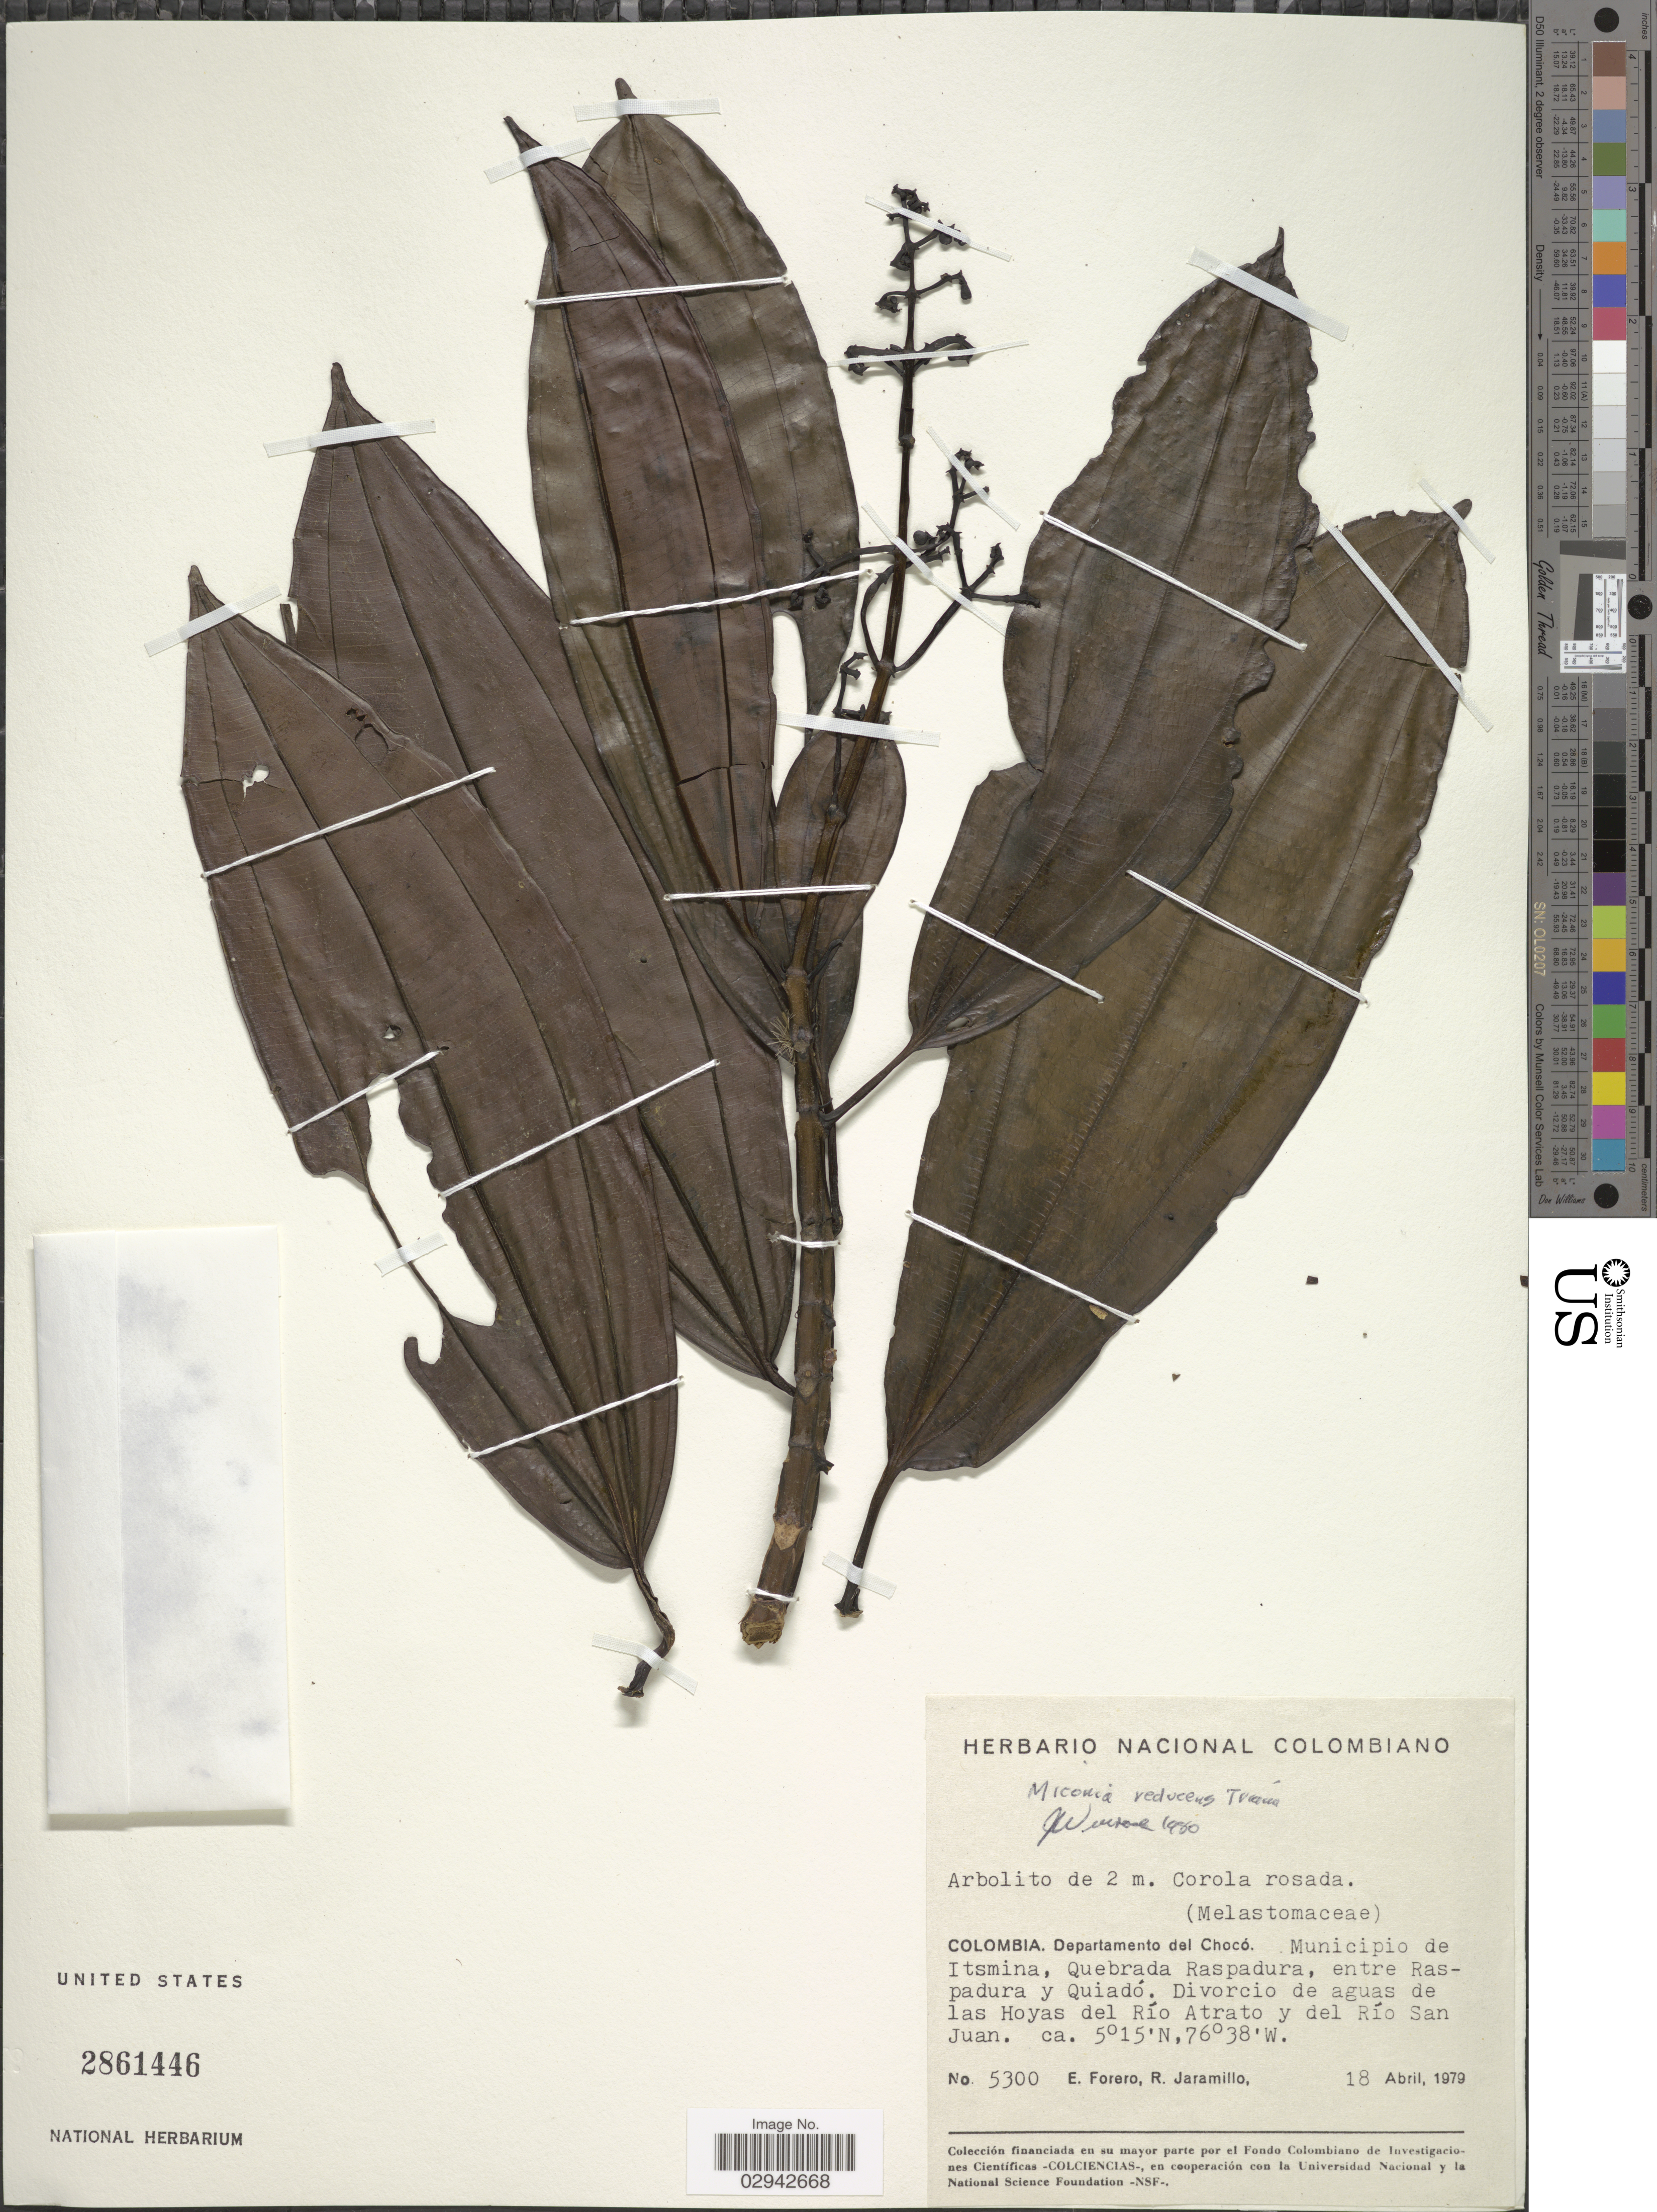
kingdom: Plantae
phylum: Tracheophyta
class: Magnoliopsida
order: Myrtales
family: Melastomataceae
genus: Miconia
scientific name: Miconia reducens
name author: Triana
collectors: E. Forero & R. Jaramillo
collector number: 5300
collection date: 1979-04-18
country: Colombia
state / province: Chocó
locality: Departamento del Chocó, Municipio de Itsmina, Quebrada Raspadura, entre Raspadura y Quiadó, Divorcio de aguas de las Hoyas del Río Atrato y del Río San Juan.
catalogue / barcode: US 2861446